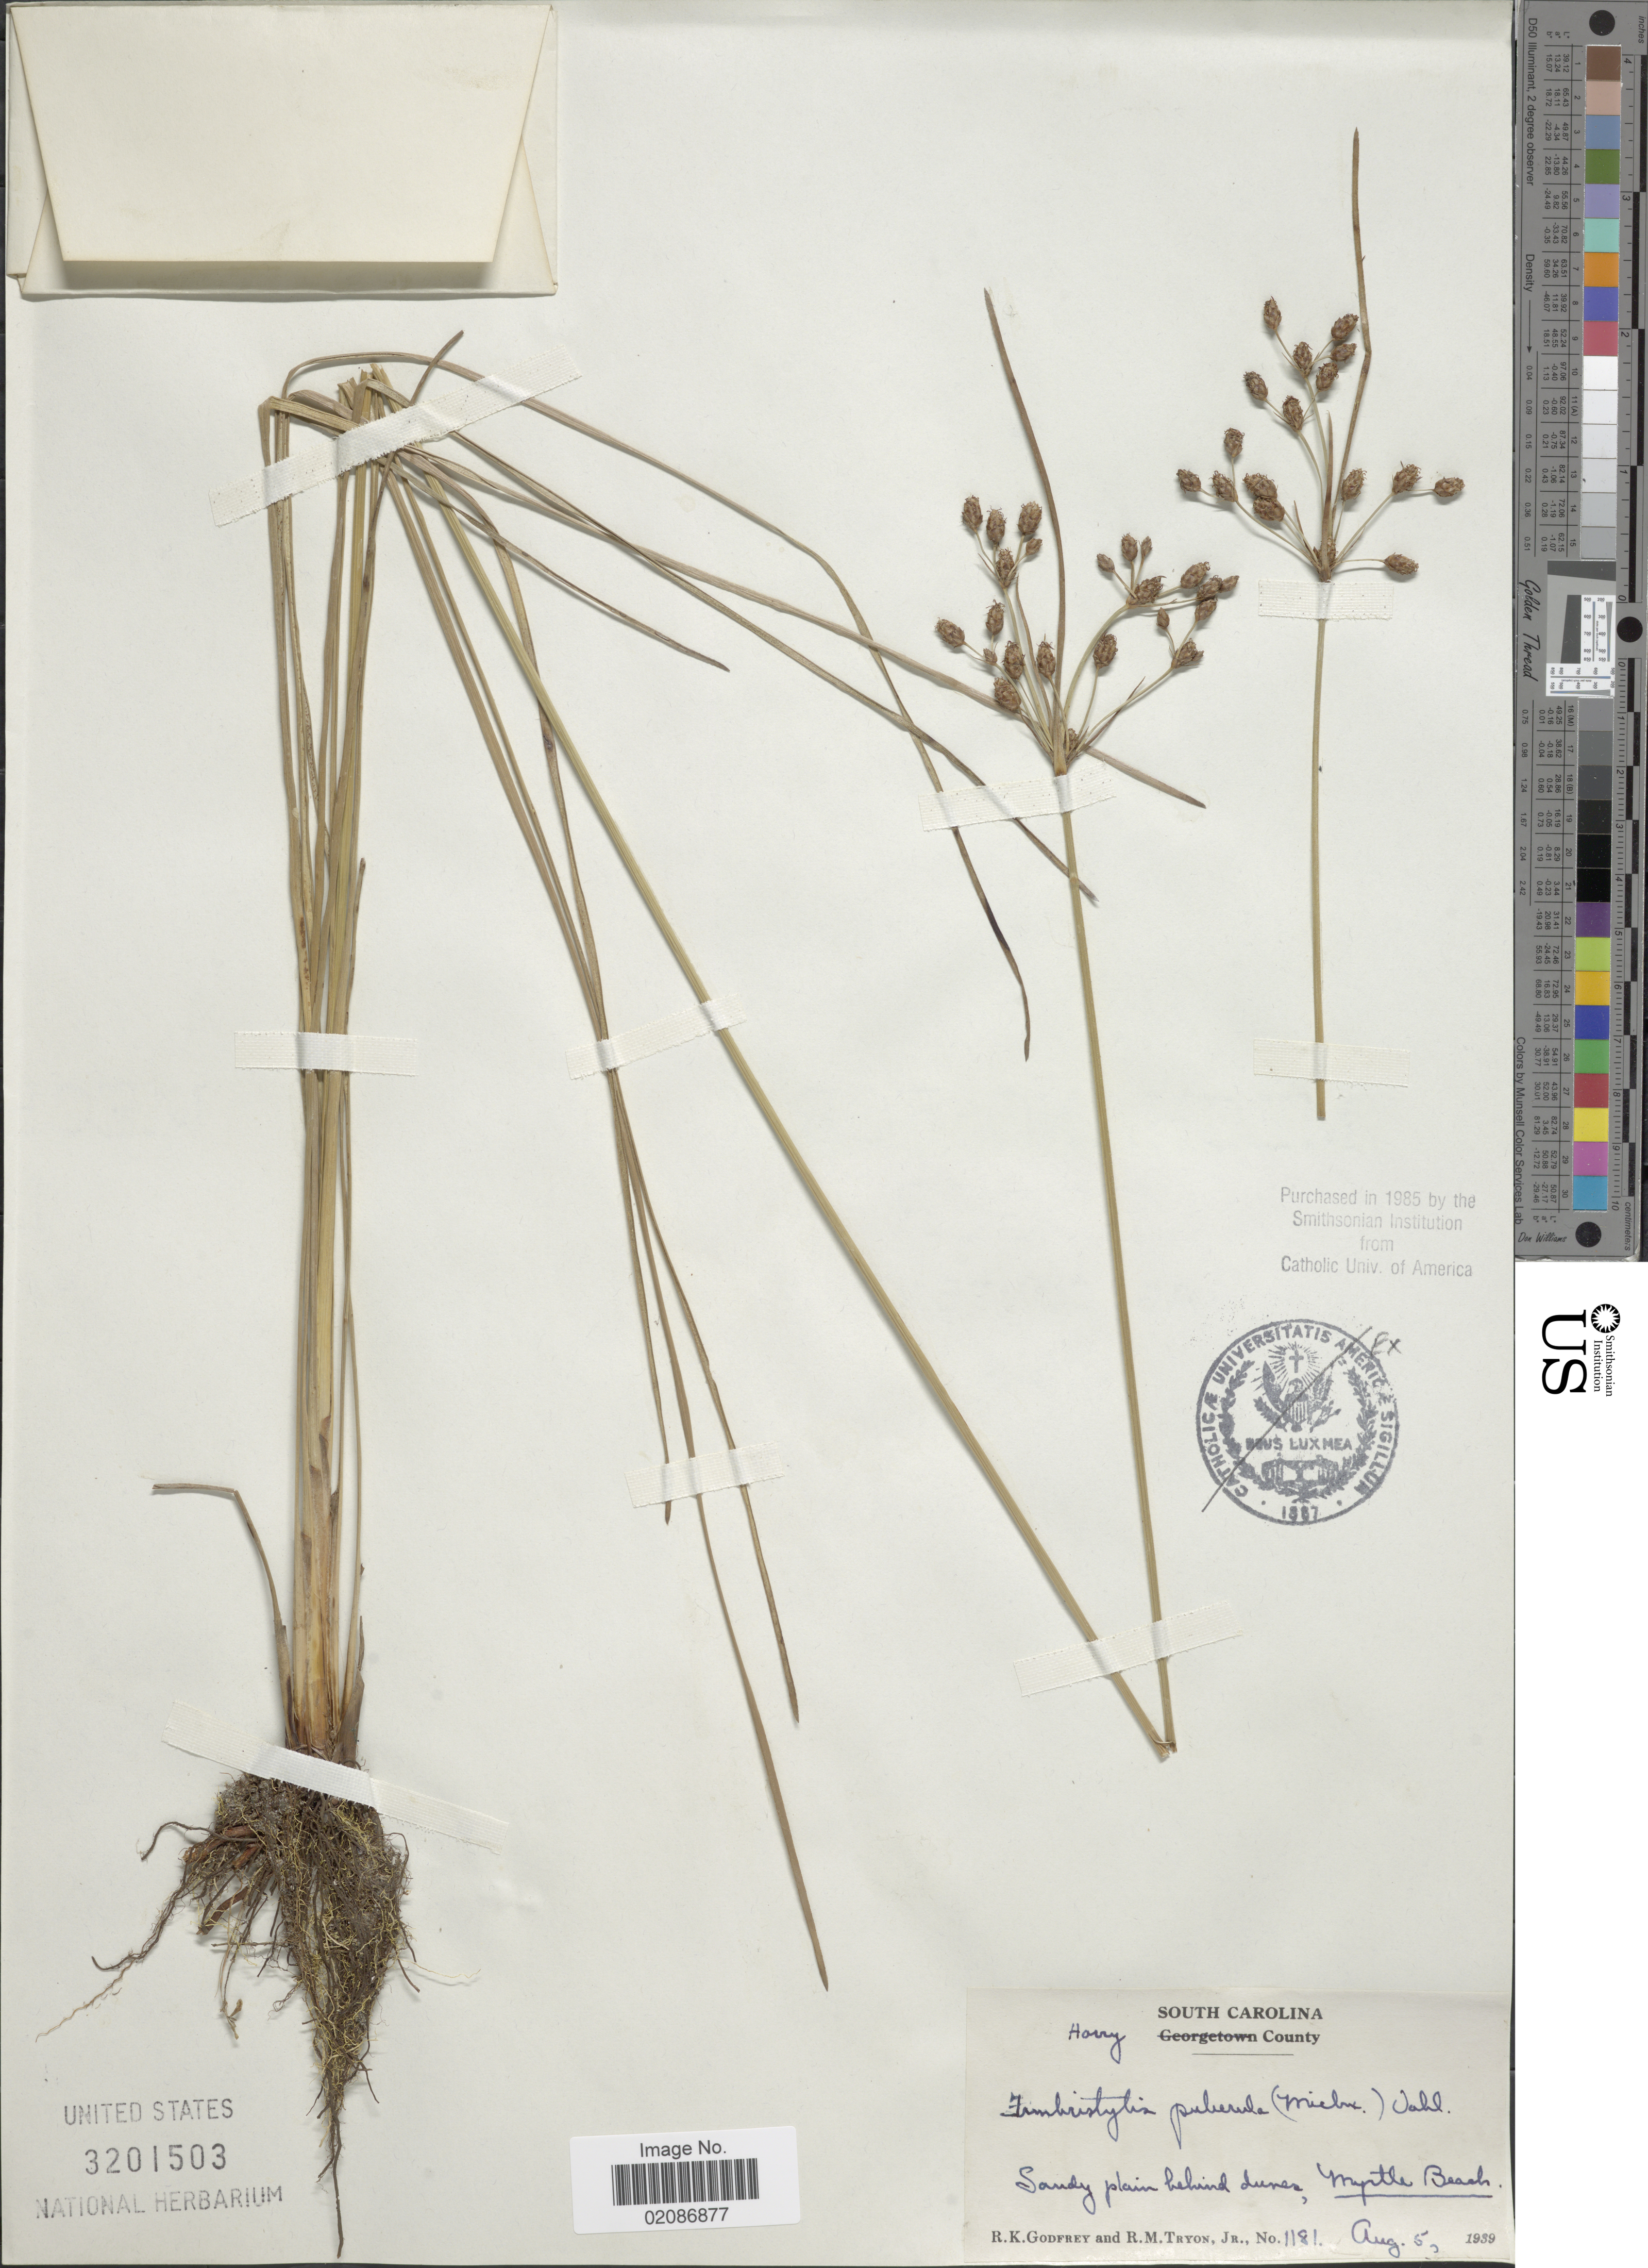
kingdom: Plantae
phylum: Tracheophyta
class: Liliopsida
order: Poales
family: Cyperaceae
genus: Fimbristylis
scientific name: Fimbristylis puberula var. puberula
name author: (Michx.) Vahl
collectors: R. K. Godfrey & R. M. Tryon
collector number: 1181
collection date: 1939-08-05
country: United States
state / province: South Carolina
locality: Harry County, Myrtle Beach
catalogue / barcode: US 3201503